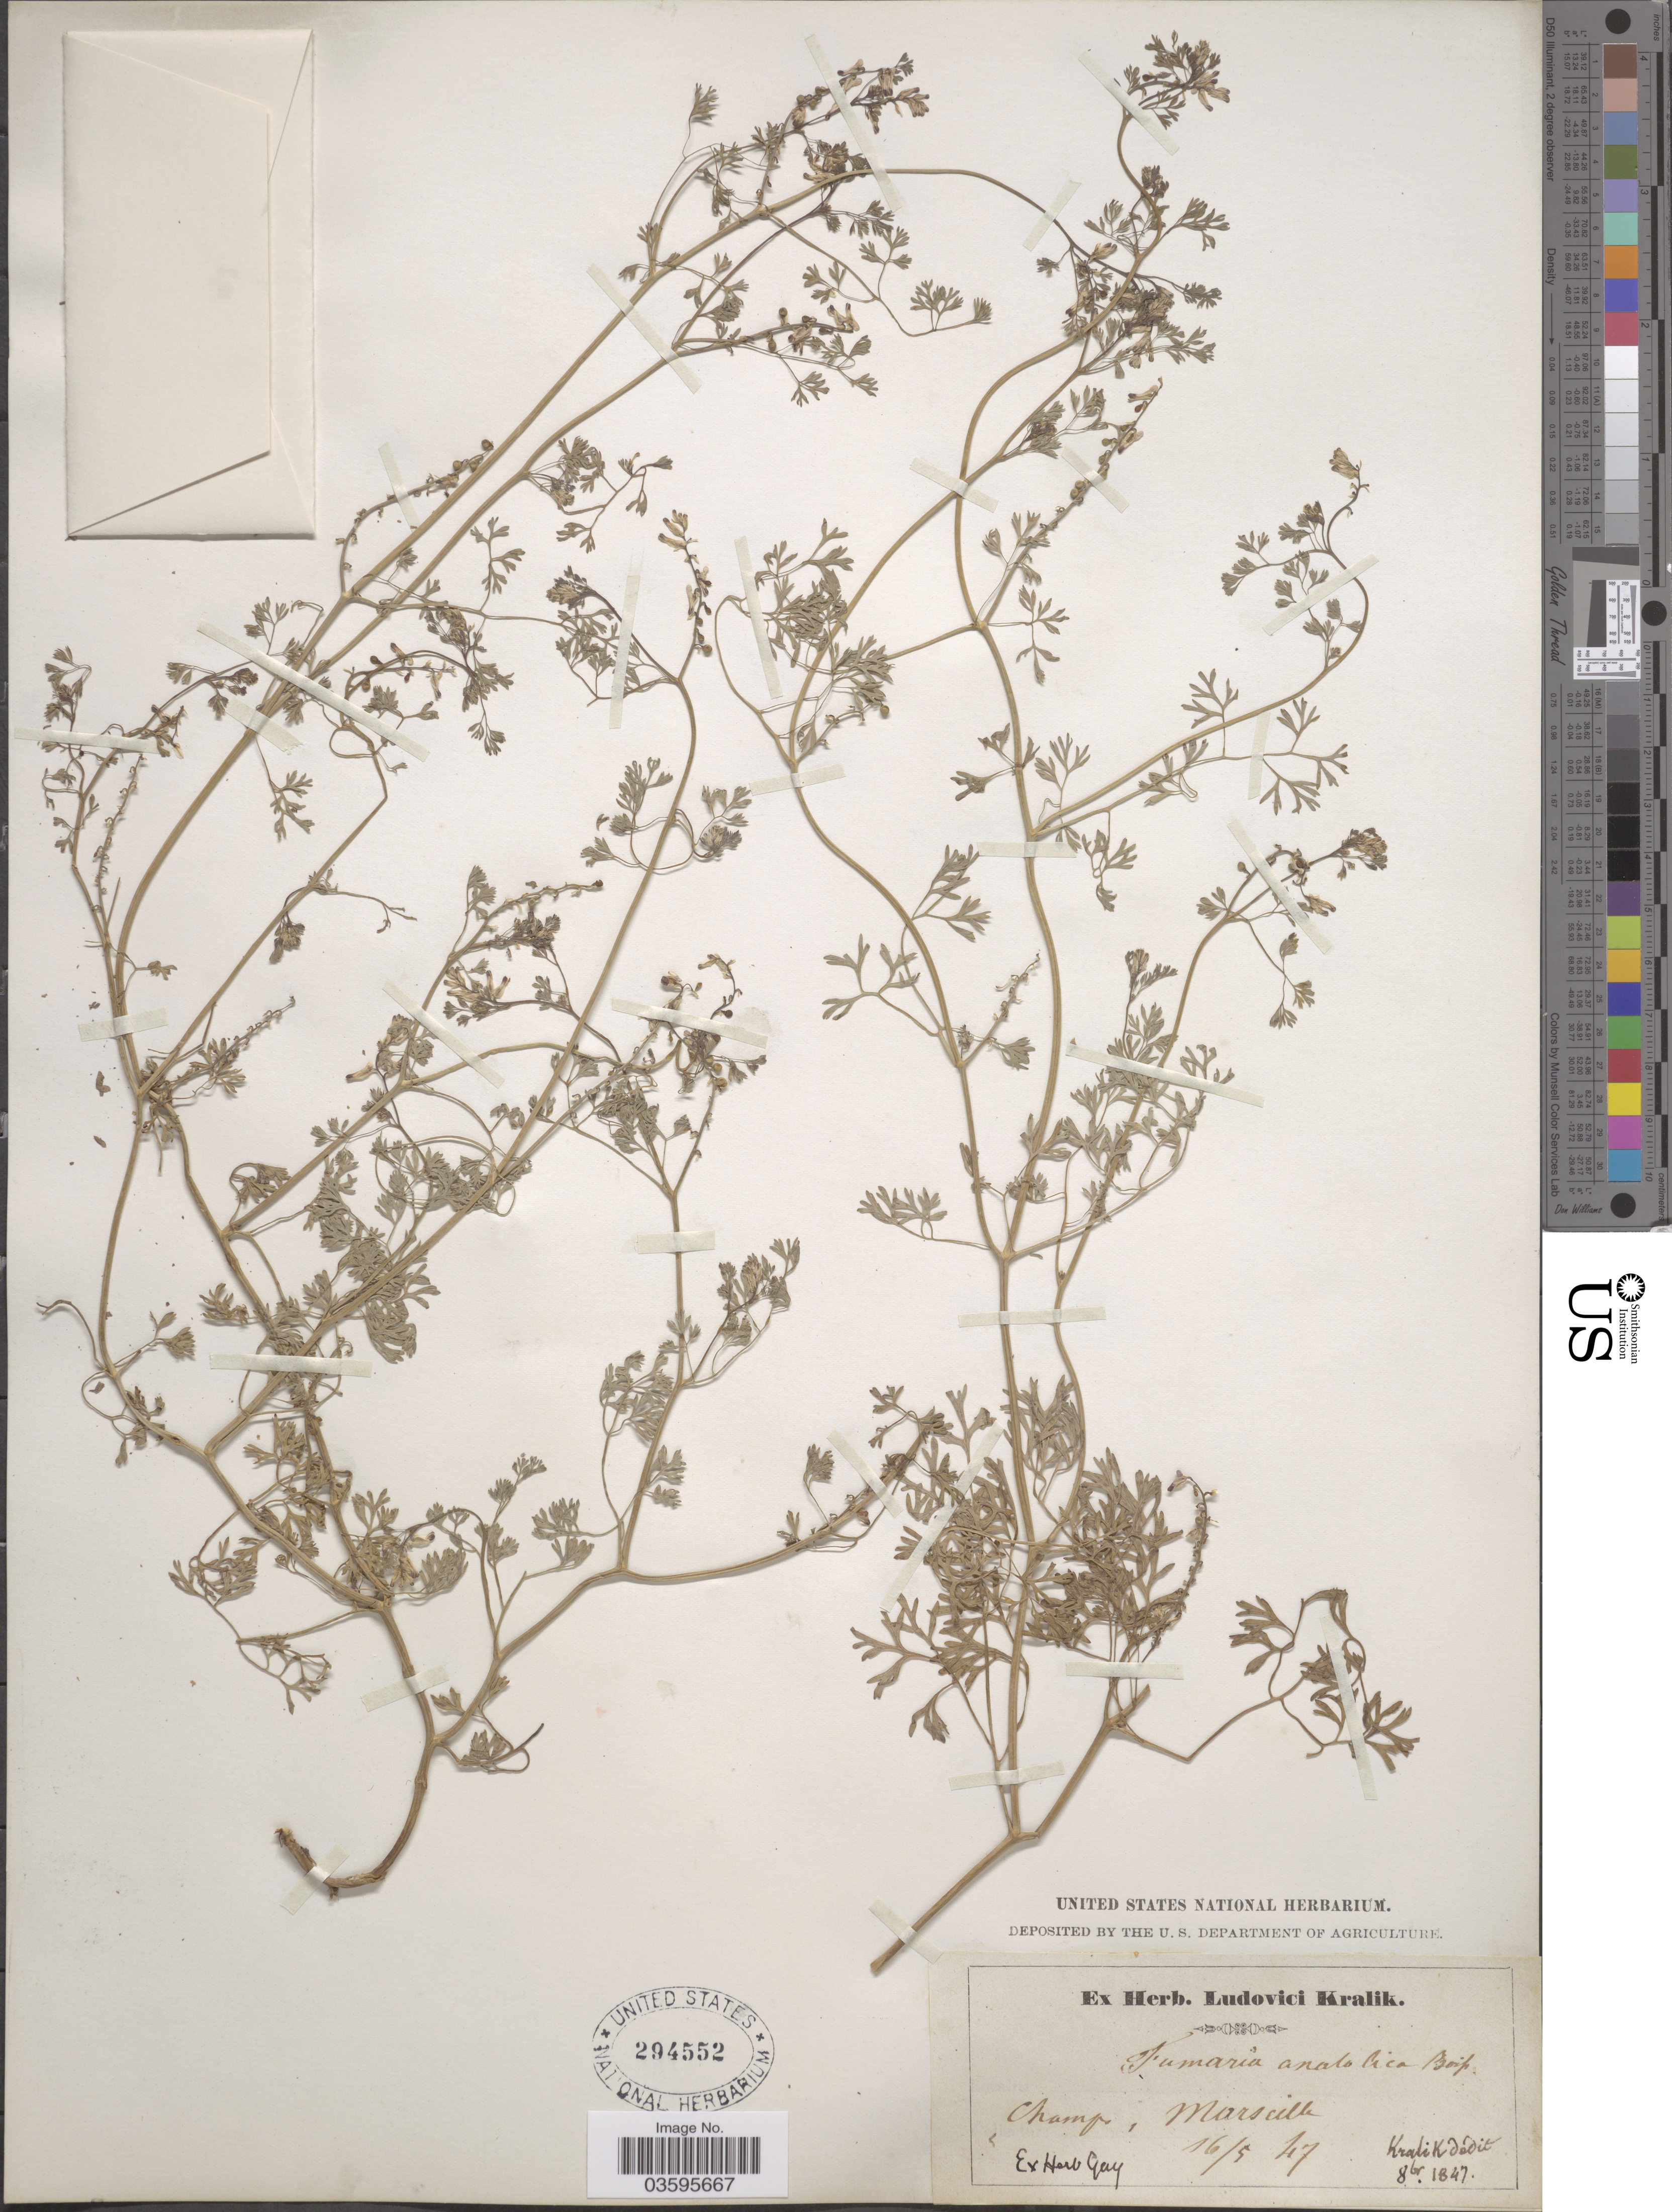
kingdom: Plantae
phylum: Tracheophyta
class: Magnoliopsida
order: Ranunculales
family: Papaveraceae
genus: Fumaria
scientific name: Fumaria anatolica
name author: Boiss.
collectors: ex herb. J. Gay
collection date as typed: Transcribed d/m/y: 16/5/47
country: France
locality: Champs, Marseille.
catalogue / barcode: US 294552